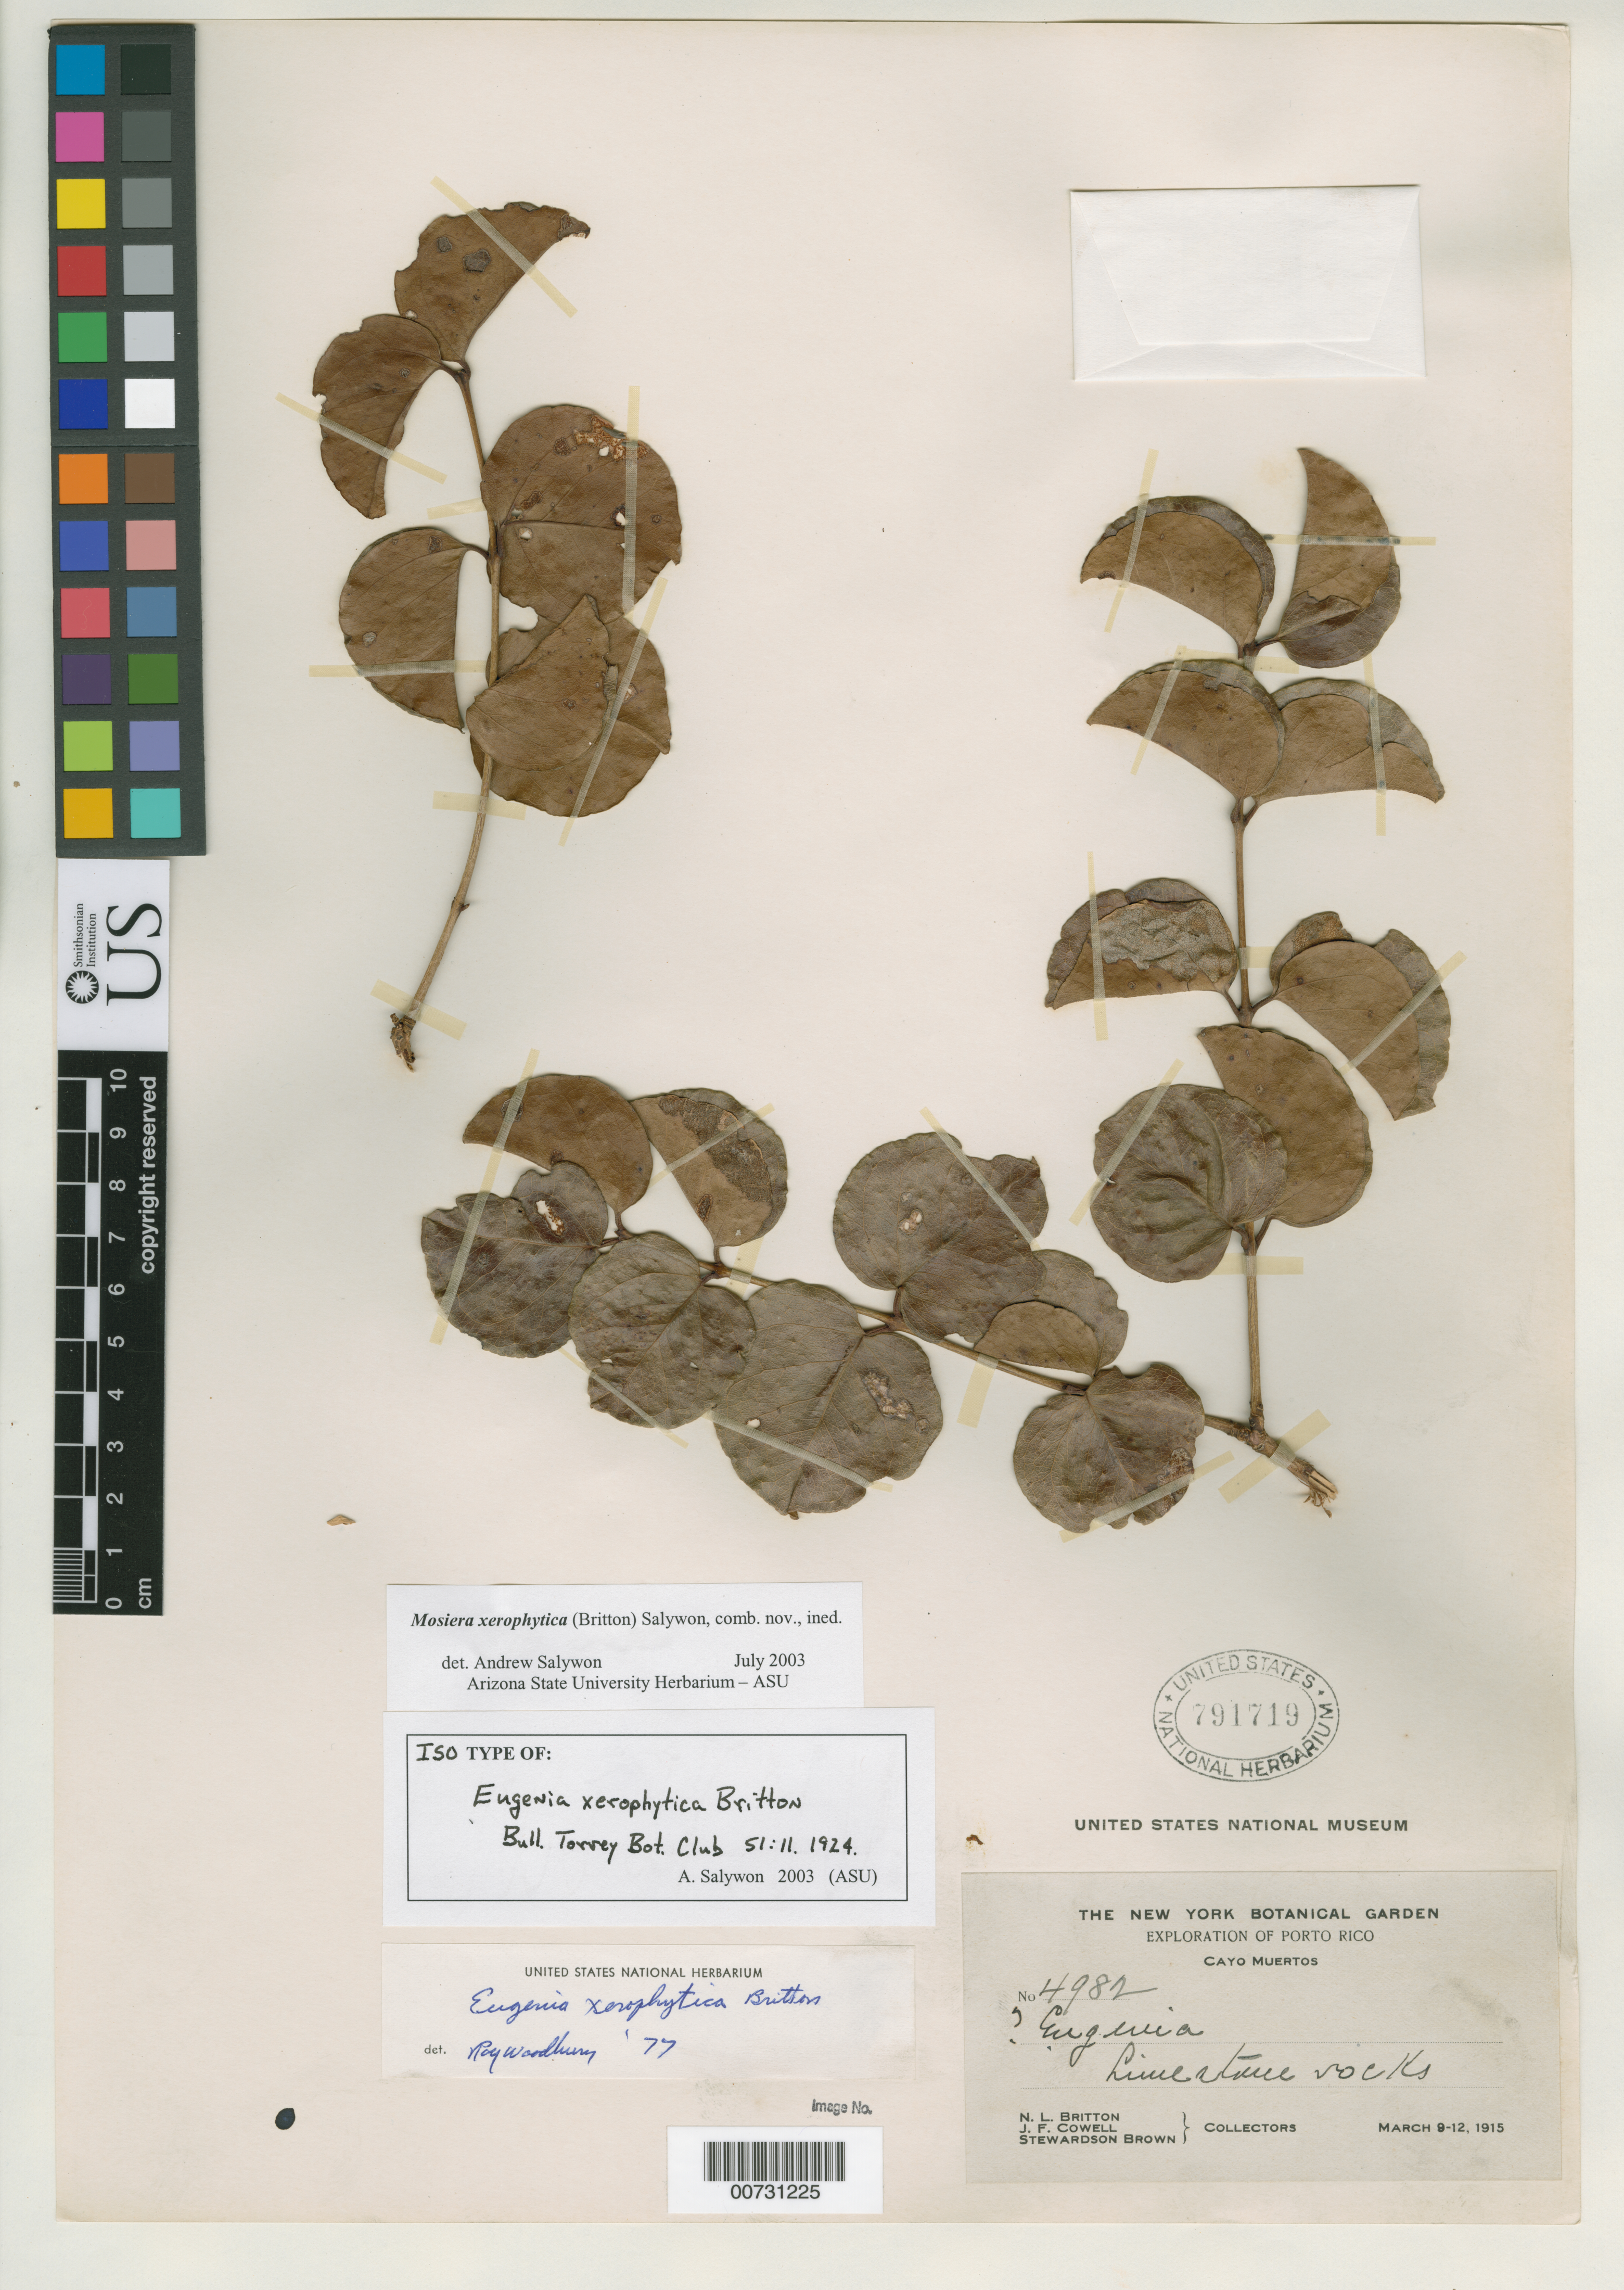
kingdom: Plantae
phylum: Tracheophyta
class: Magnoliopsida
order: Myrtales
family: Myrtaceae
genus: Eugenia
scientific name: Eugenia xerophytica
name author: Britton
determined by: Woodbury, R. O.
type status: Isotype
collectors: N. Britton, J. F. Cowell & S. Brown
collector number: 4982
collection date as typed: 09 Mar 1915 to 12 Mar 1915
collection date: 1915-03-09/1915-03-12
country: Puerto Rico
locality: Cayo Muertos.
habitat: Limestone rocks.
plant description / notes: Annotated by A. Salywon (2003, ASU) as "Mosiera xerophytica (Britton) Salywon, comb. nov. ined."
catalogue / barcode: US 791719